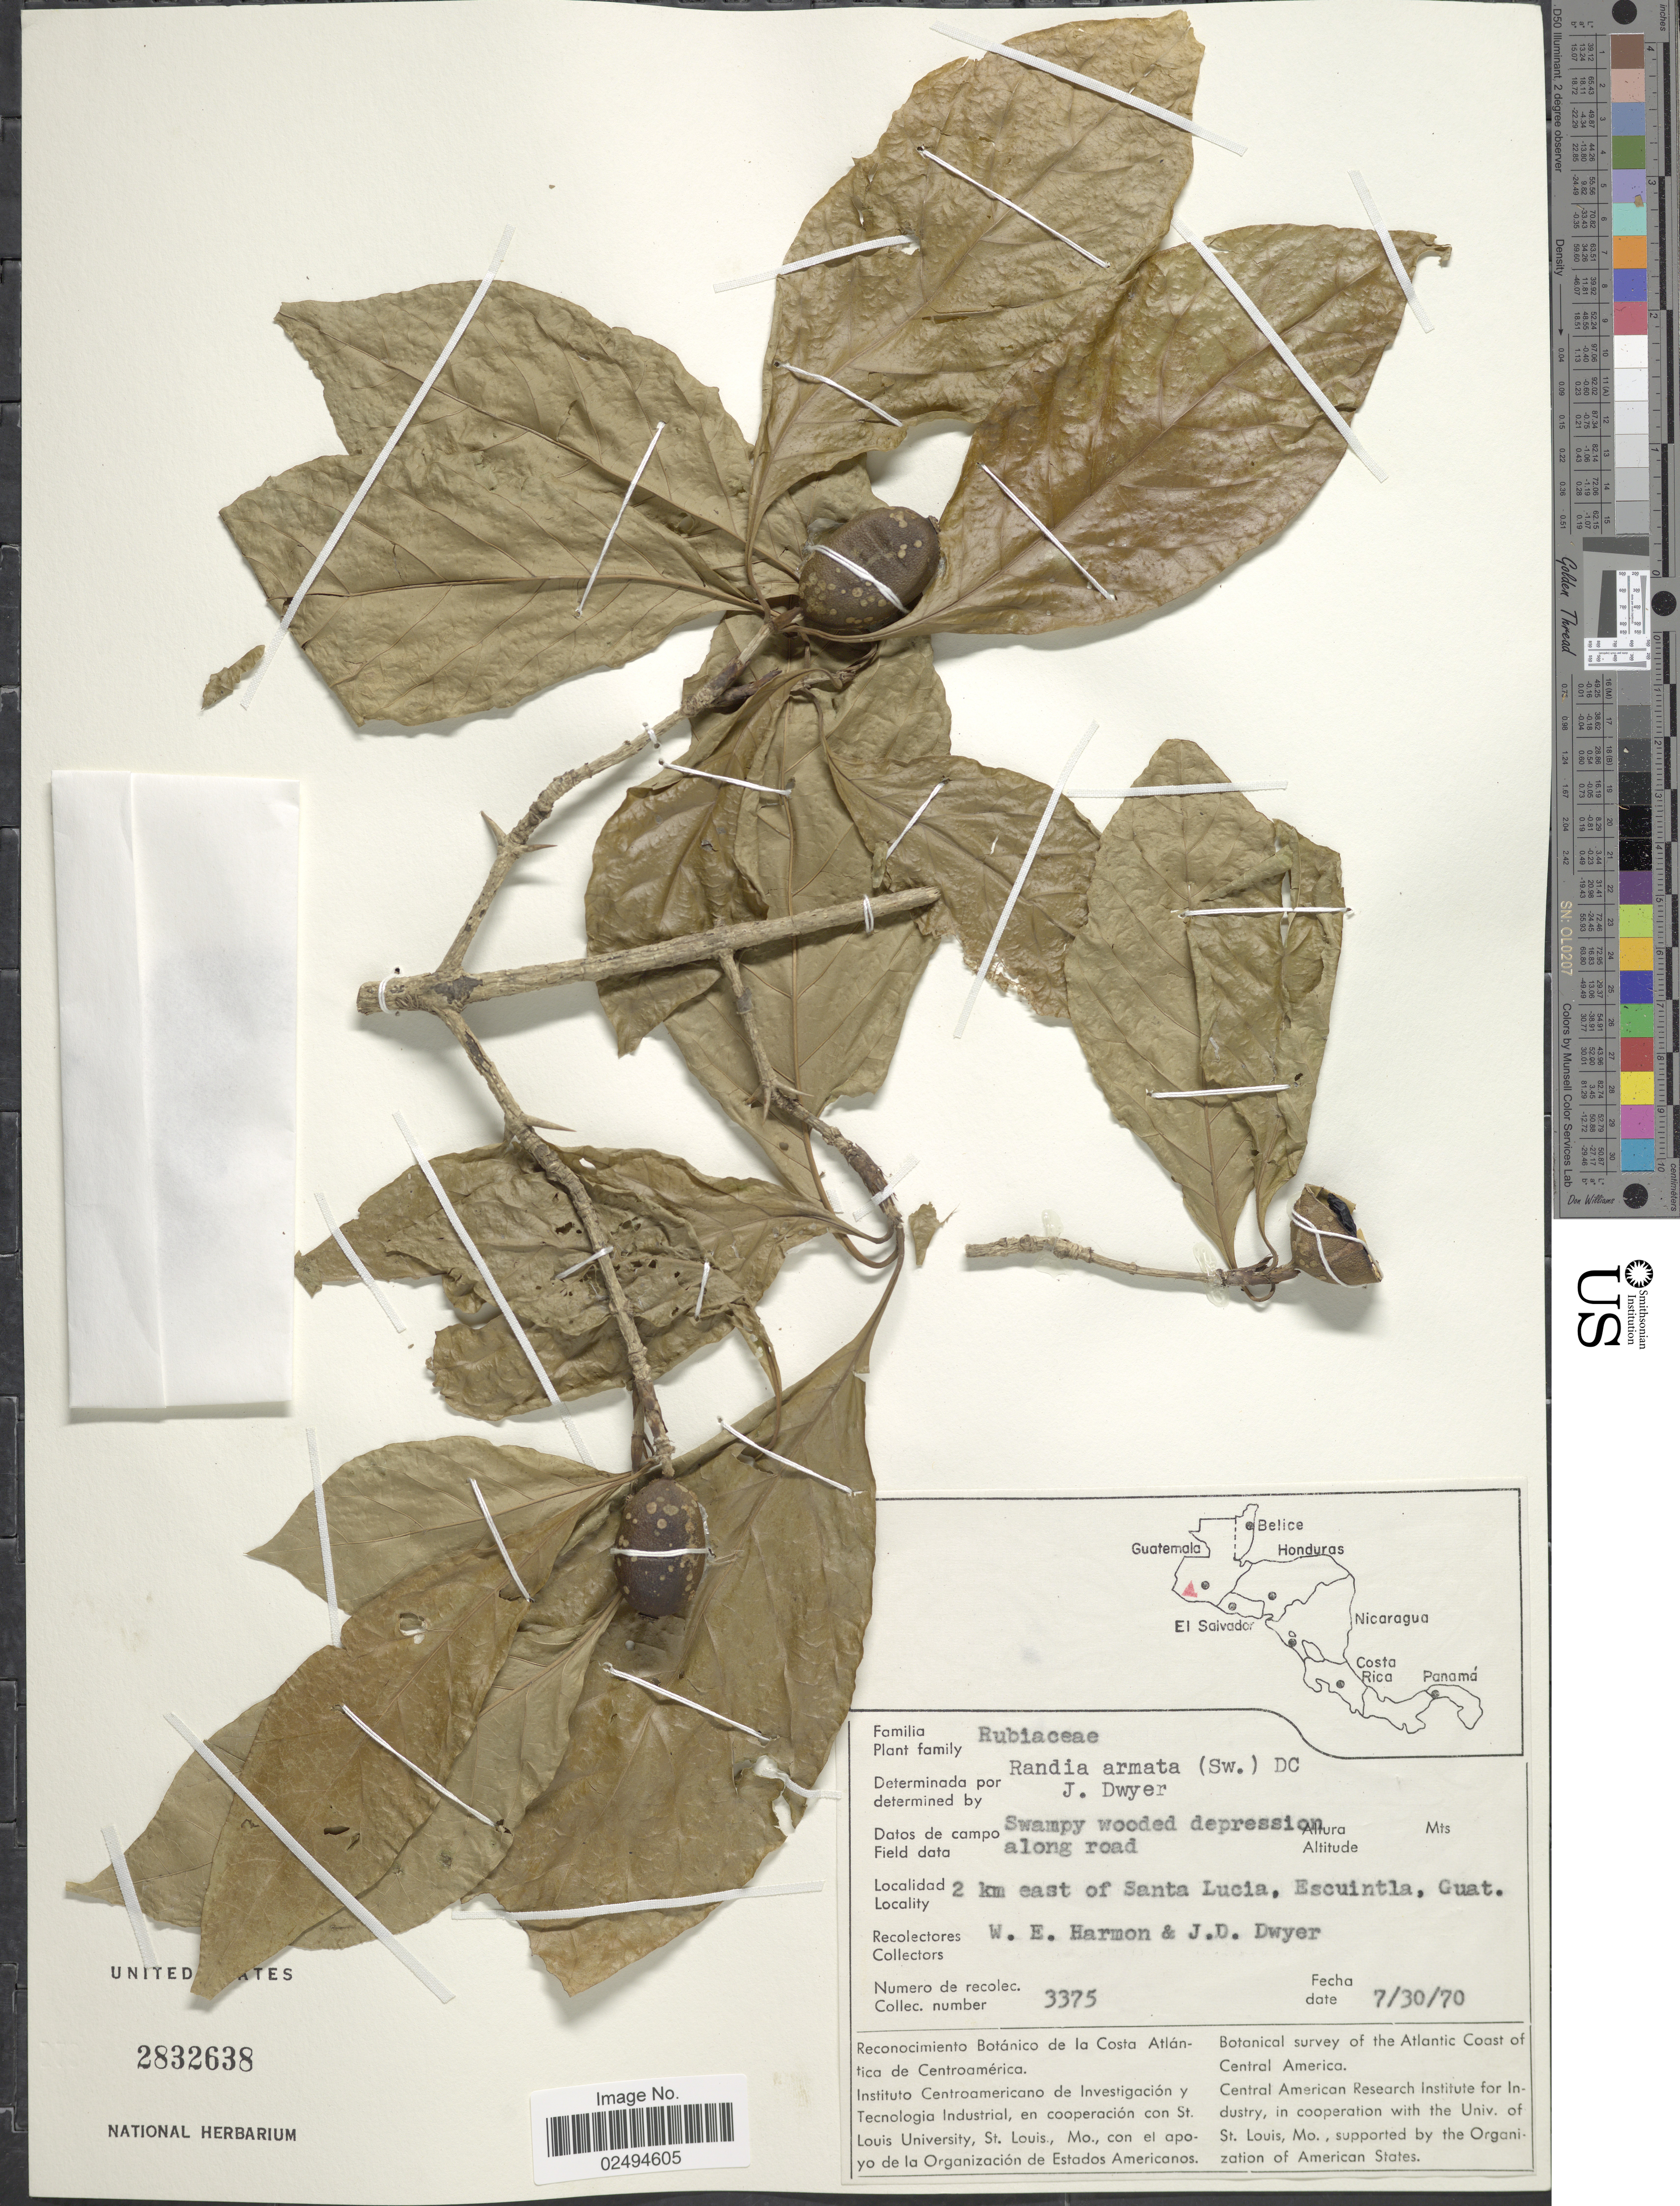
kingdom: Plantae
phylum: Tracheophyta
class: Magnoliopsida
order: Gentianales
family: Rubiaceae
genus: Randia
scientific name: Randia armata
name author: (Sw.) DC.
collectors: W. E. Harmon & J. D. Dwyer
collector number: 3375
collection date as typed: Transcribed d/m/y: 30/7/70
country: Guatemala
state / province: Escuintla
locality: Along road, 2 km east of Santa Lucia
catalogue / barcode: US 2832638